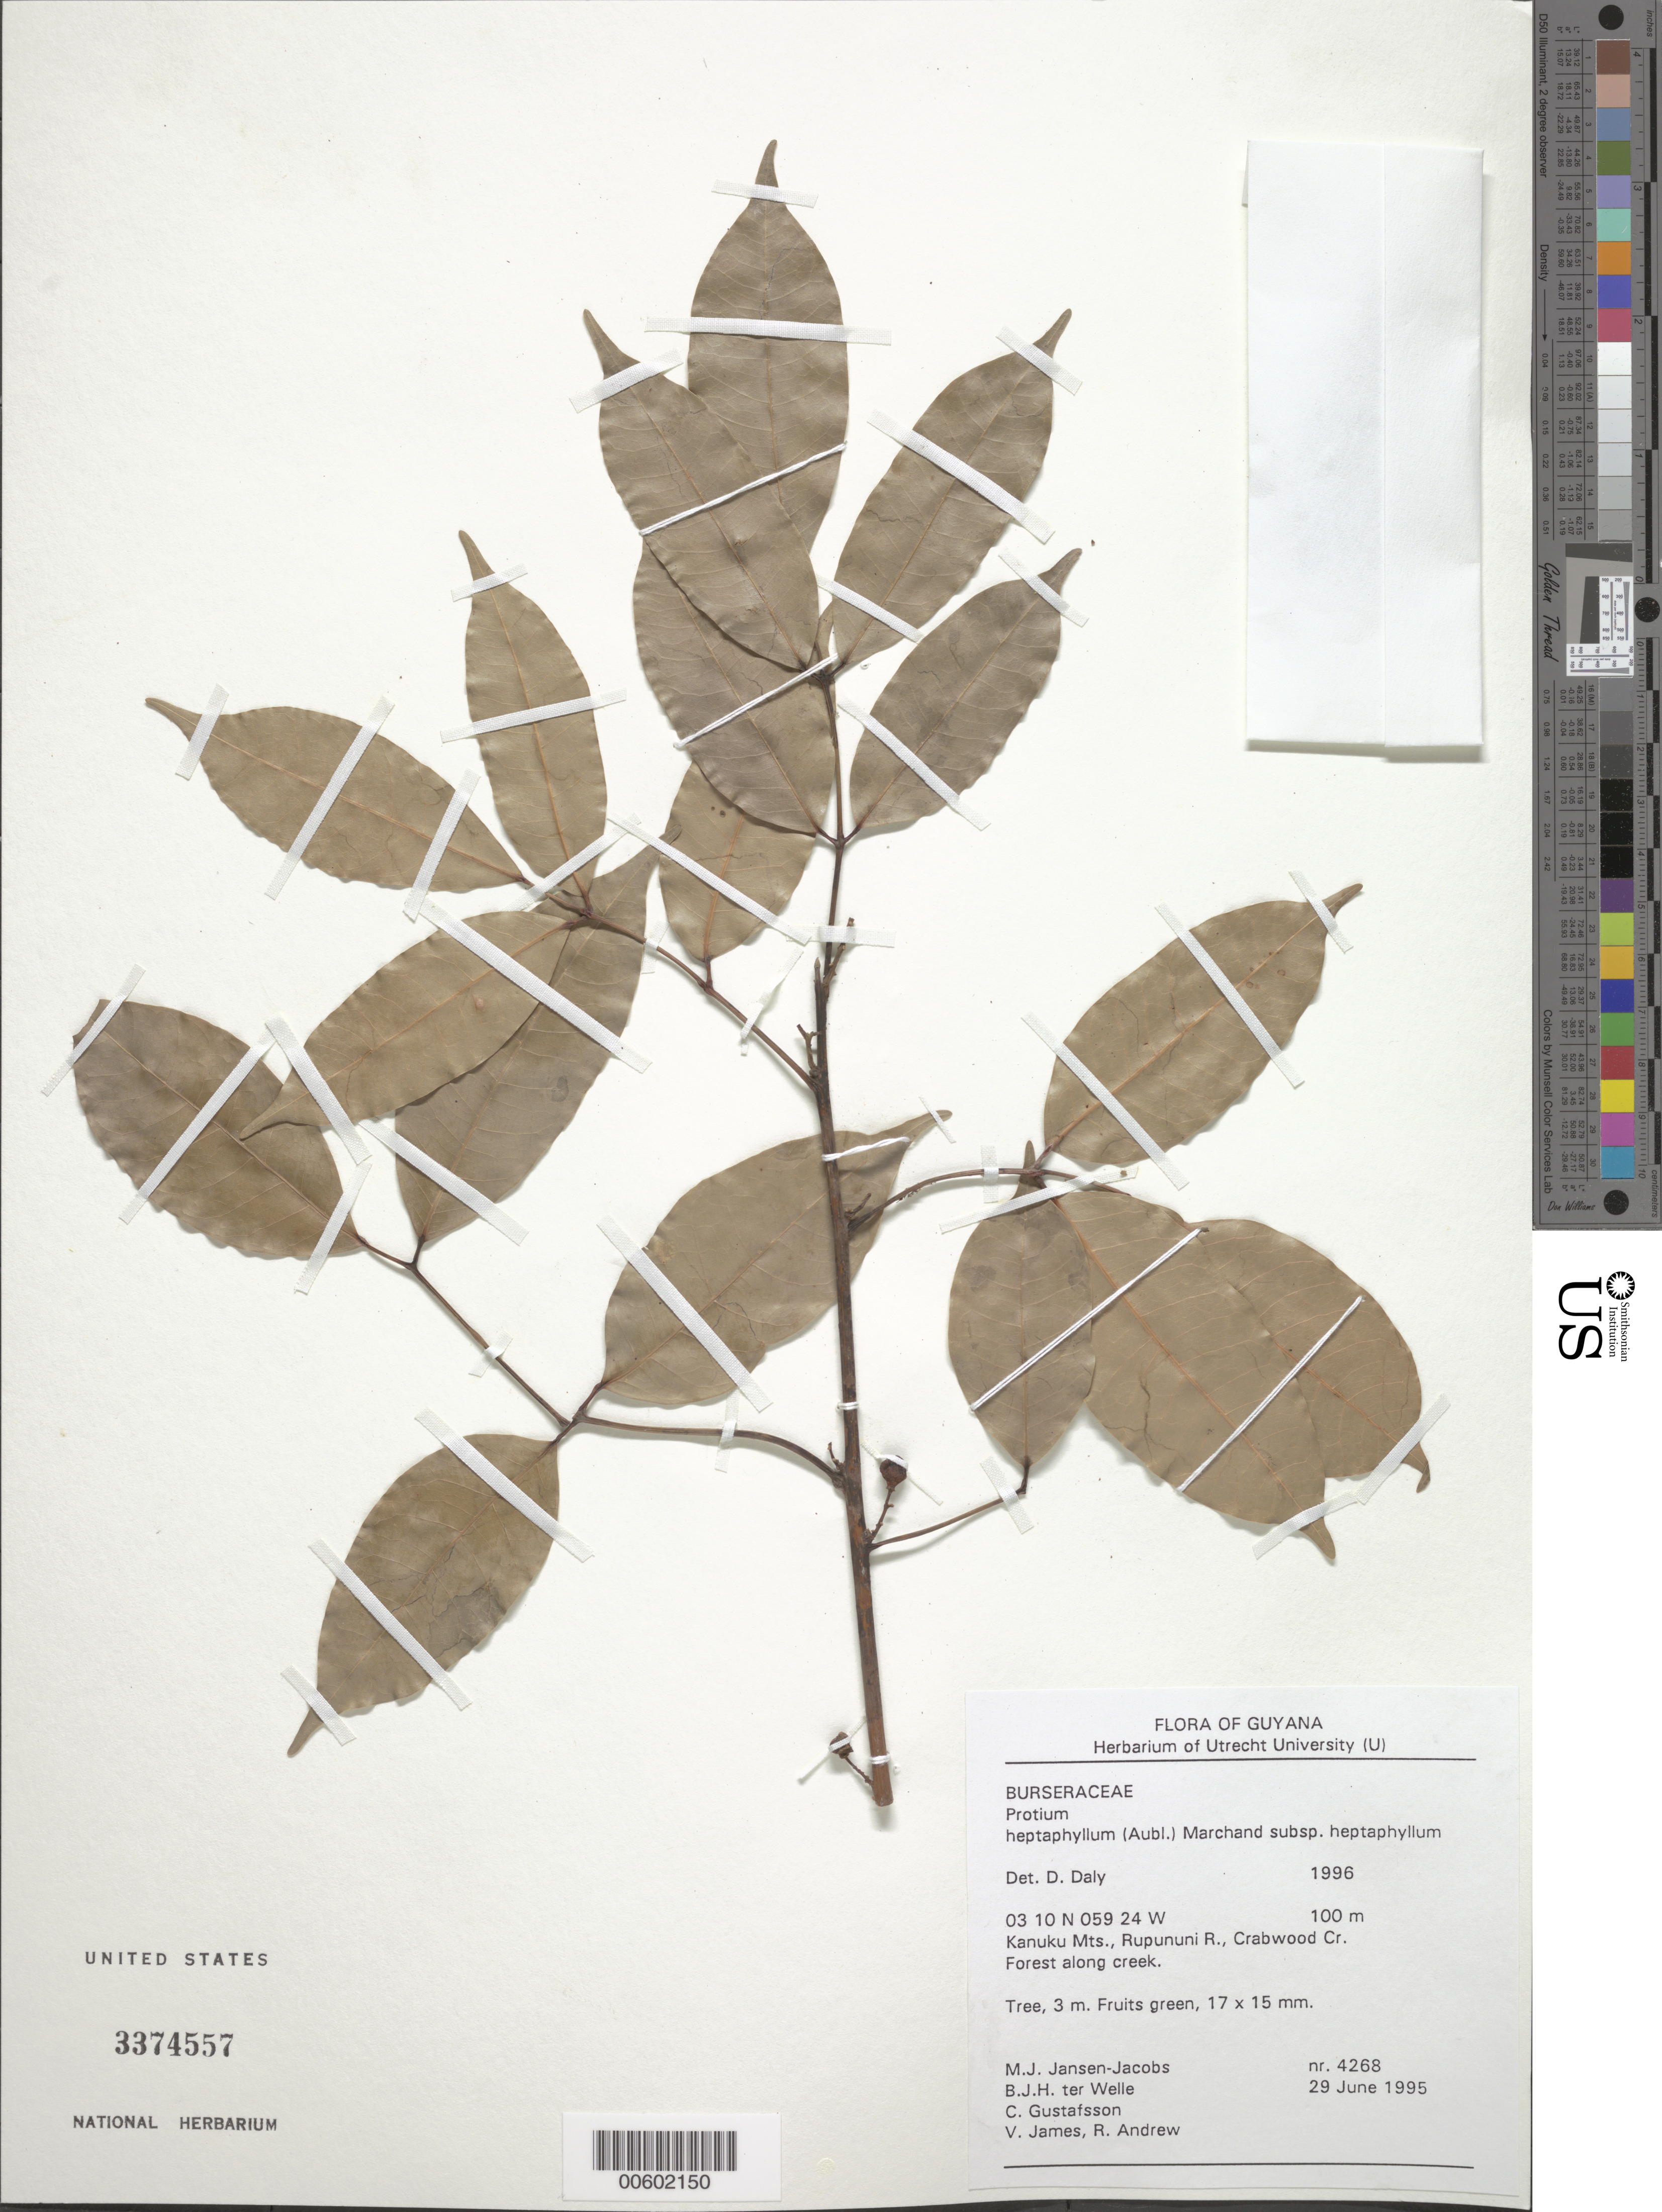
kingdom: Plantae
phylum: Tracheophyta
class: Magnoliopsida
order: Sapindales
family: Burseraceae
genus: Protium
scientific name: Protium heptaphyllum subsp. heptaphyllum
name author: (Aubl.) Marchand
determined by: Daly, D. C.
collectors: M. J. Jansen-Jacobs, B. Welle, C. G. Gustafsson, V. James & R. Andrew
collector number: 4268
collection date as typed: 29-Jun-95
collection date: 1995-06-29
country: Guyana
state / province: U. Takutu-U. Essequibo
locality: Crabwood Creek, Rupununi River, Kanuku Mts.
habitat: Forest along creek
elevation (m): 100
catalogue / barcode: US 3374557